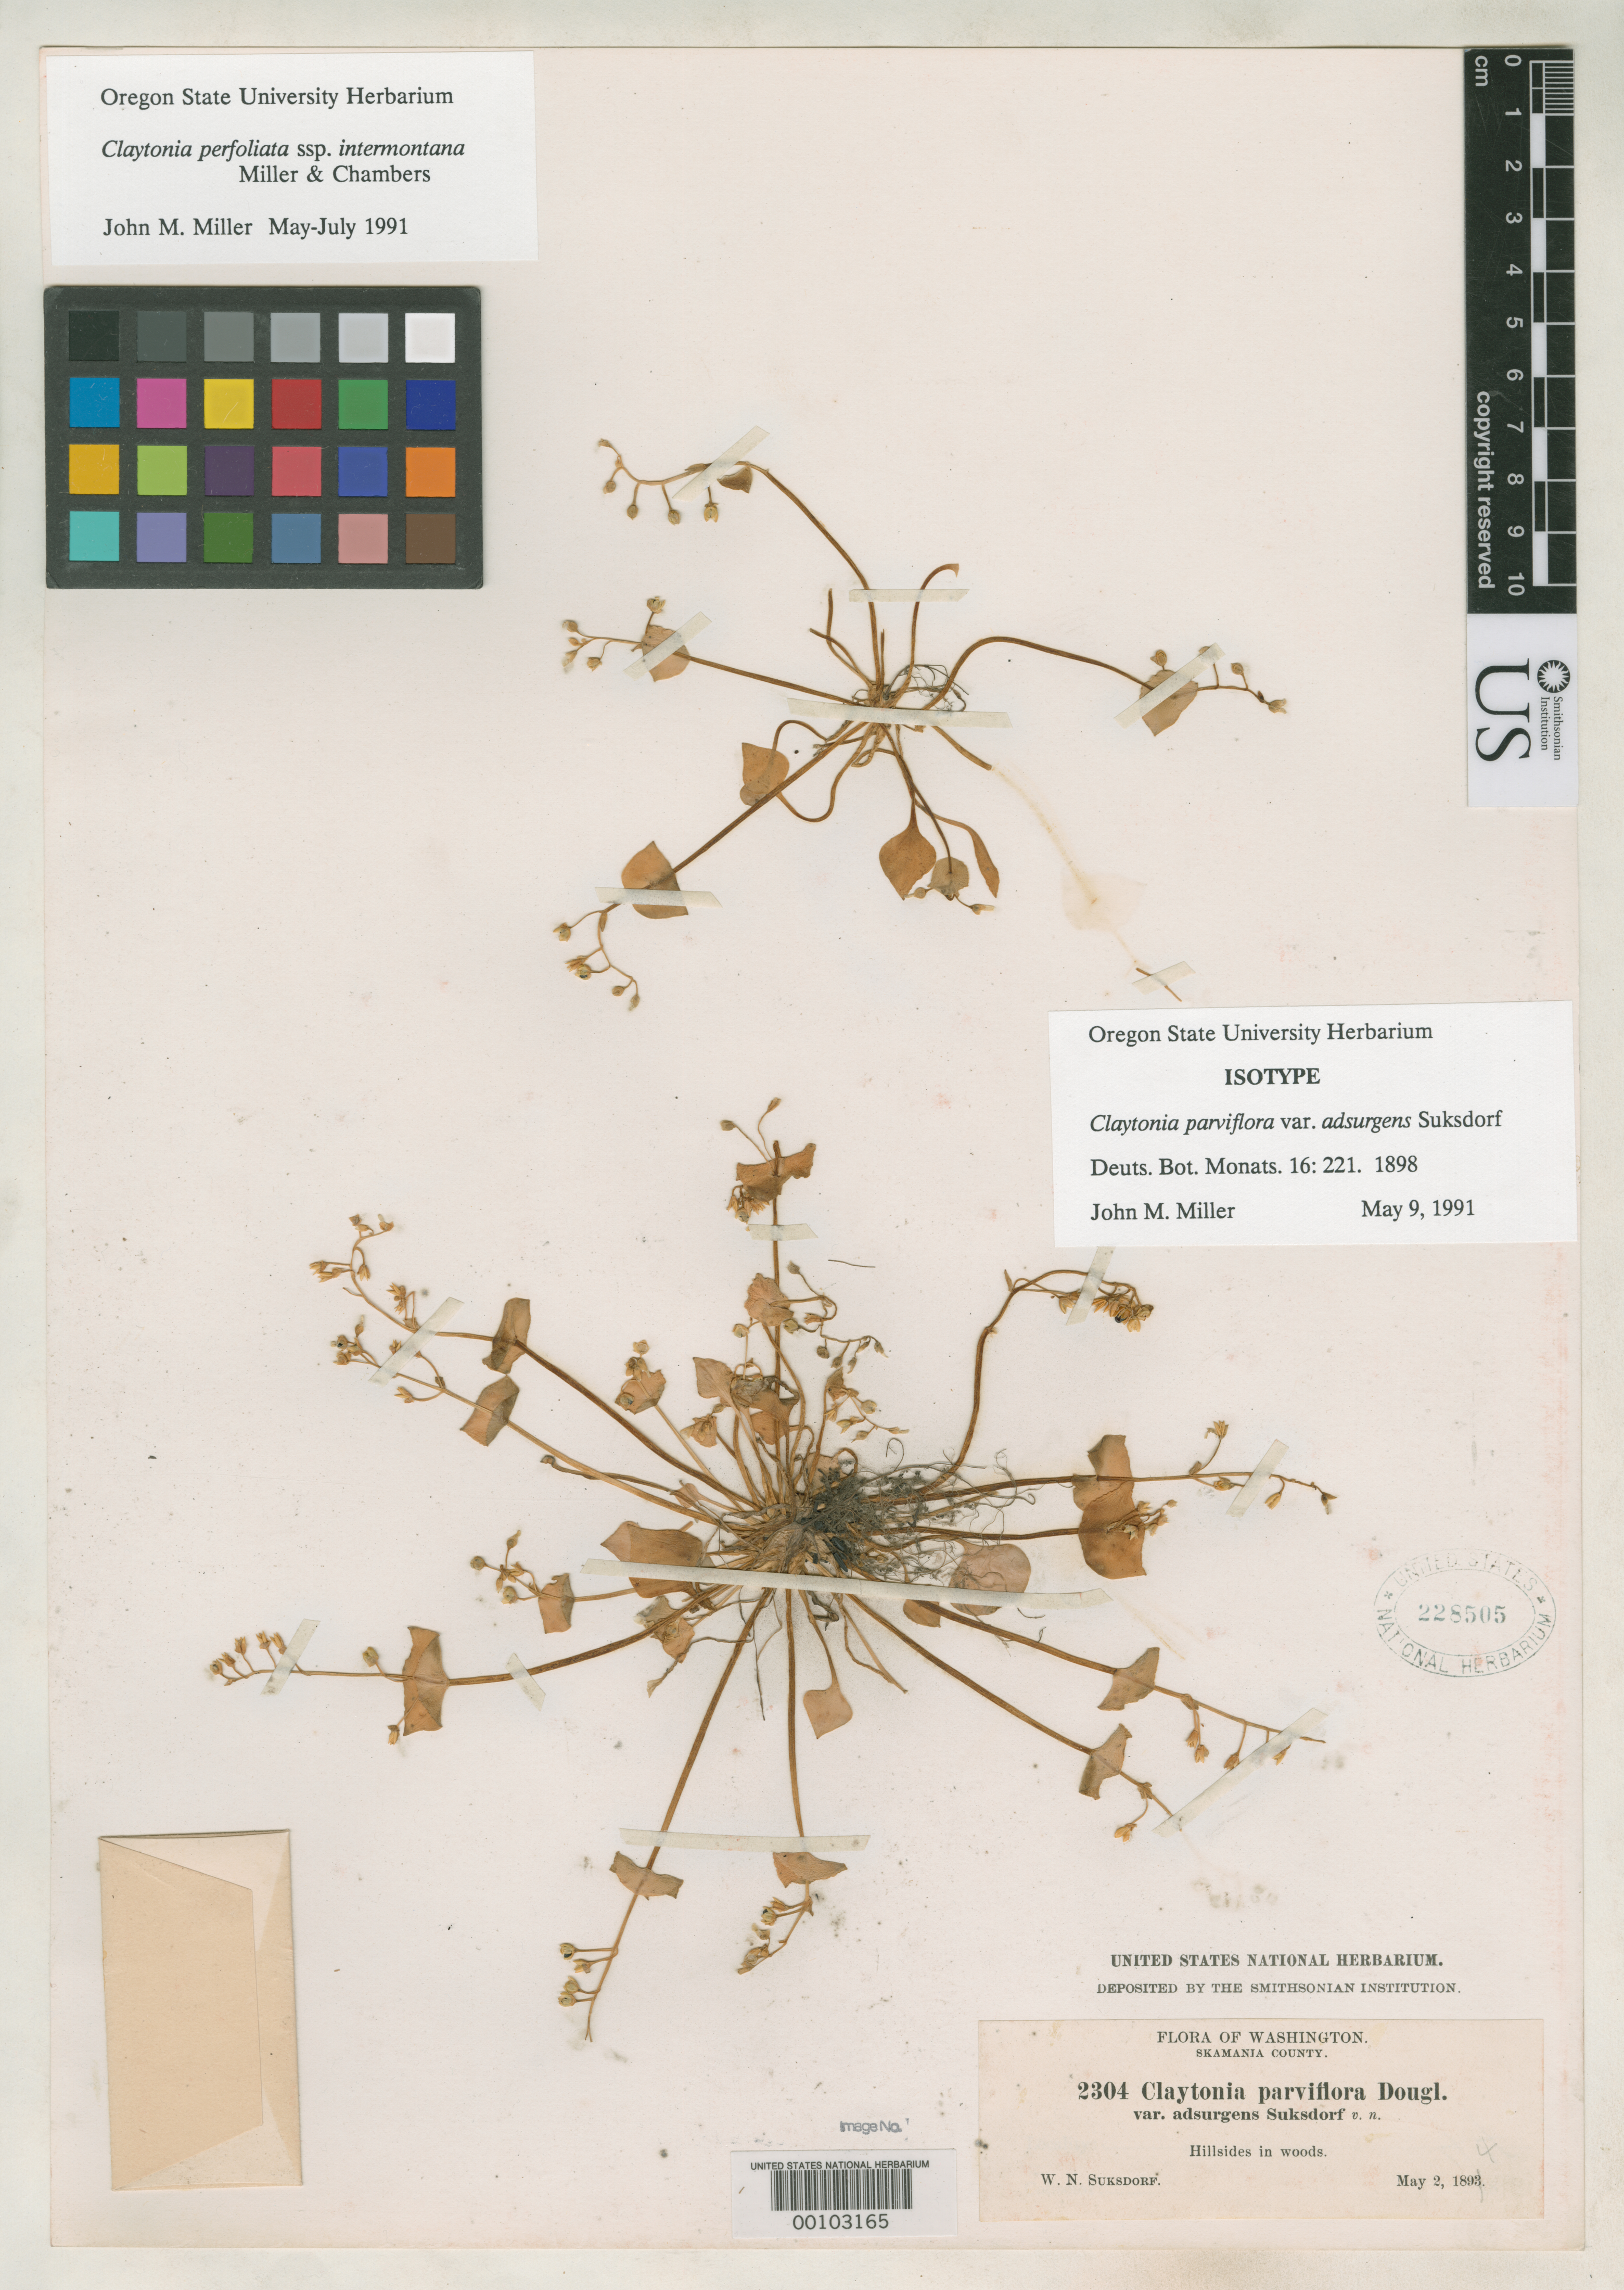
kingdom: Plantae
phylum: Tracheophyta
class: Magnoliopsida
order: Caryophyllales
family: Montiaceae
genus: Claytonia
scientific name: Claytonia parviflora var. adsurgens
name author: Suksd.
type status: Type Fragment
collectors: W. N. Suksdorf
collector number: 2304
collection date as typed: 02 May 1894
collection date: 1894-05-02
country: United States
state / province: Washington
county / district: Skamania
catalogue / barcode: US 228505